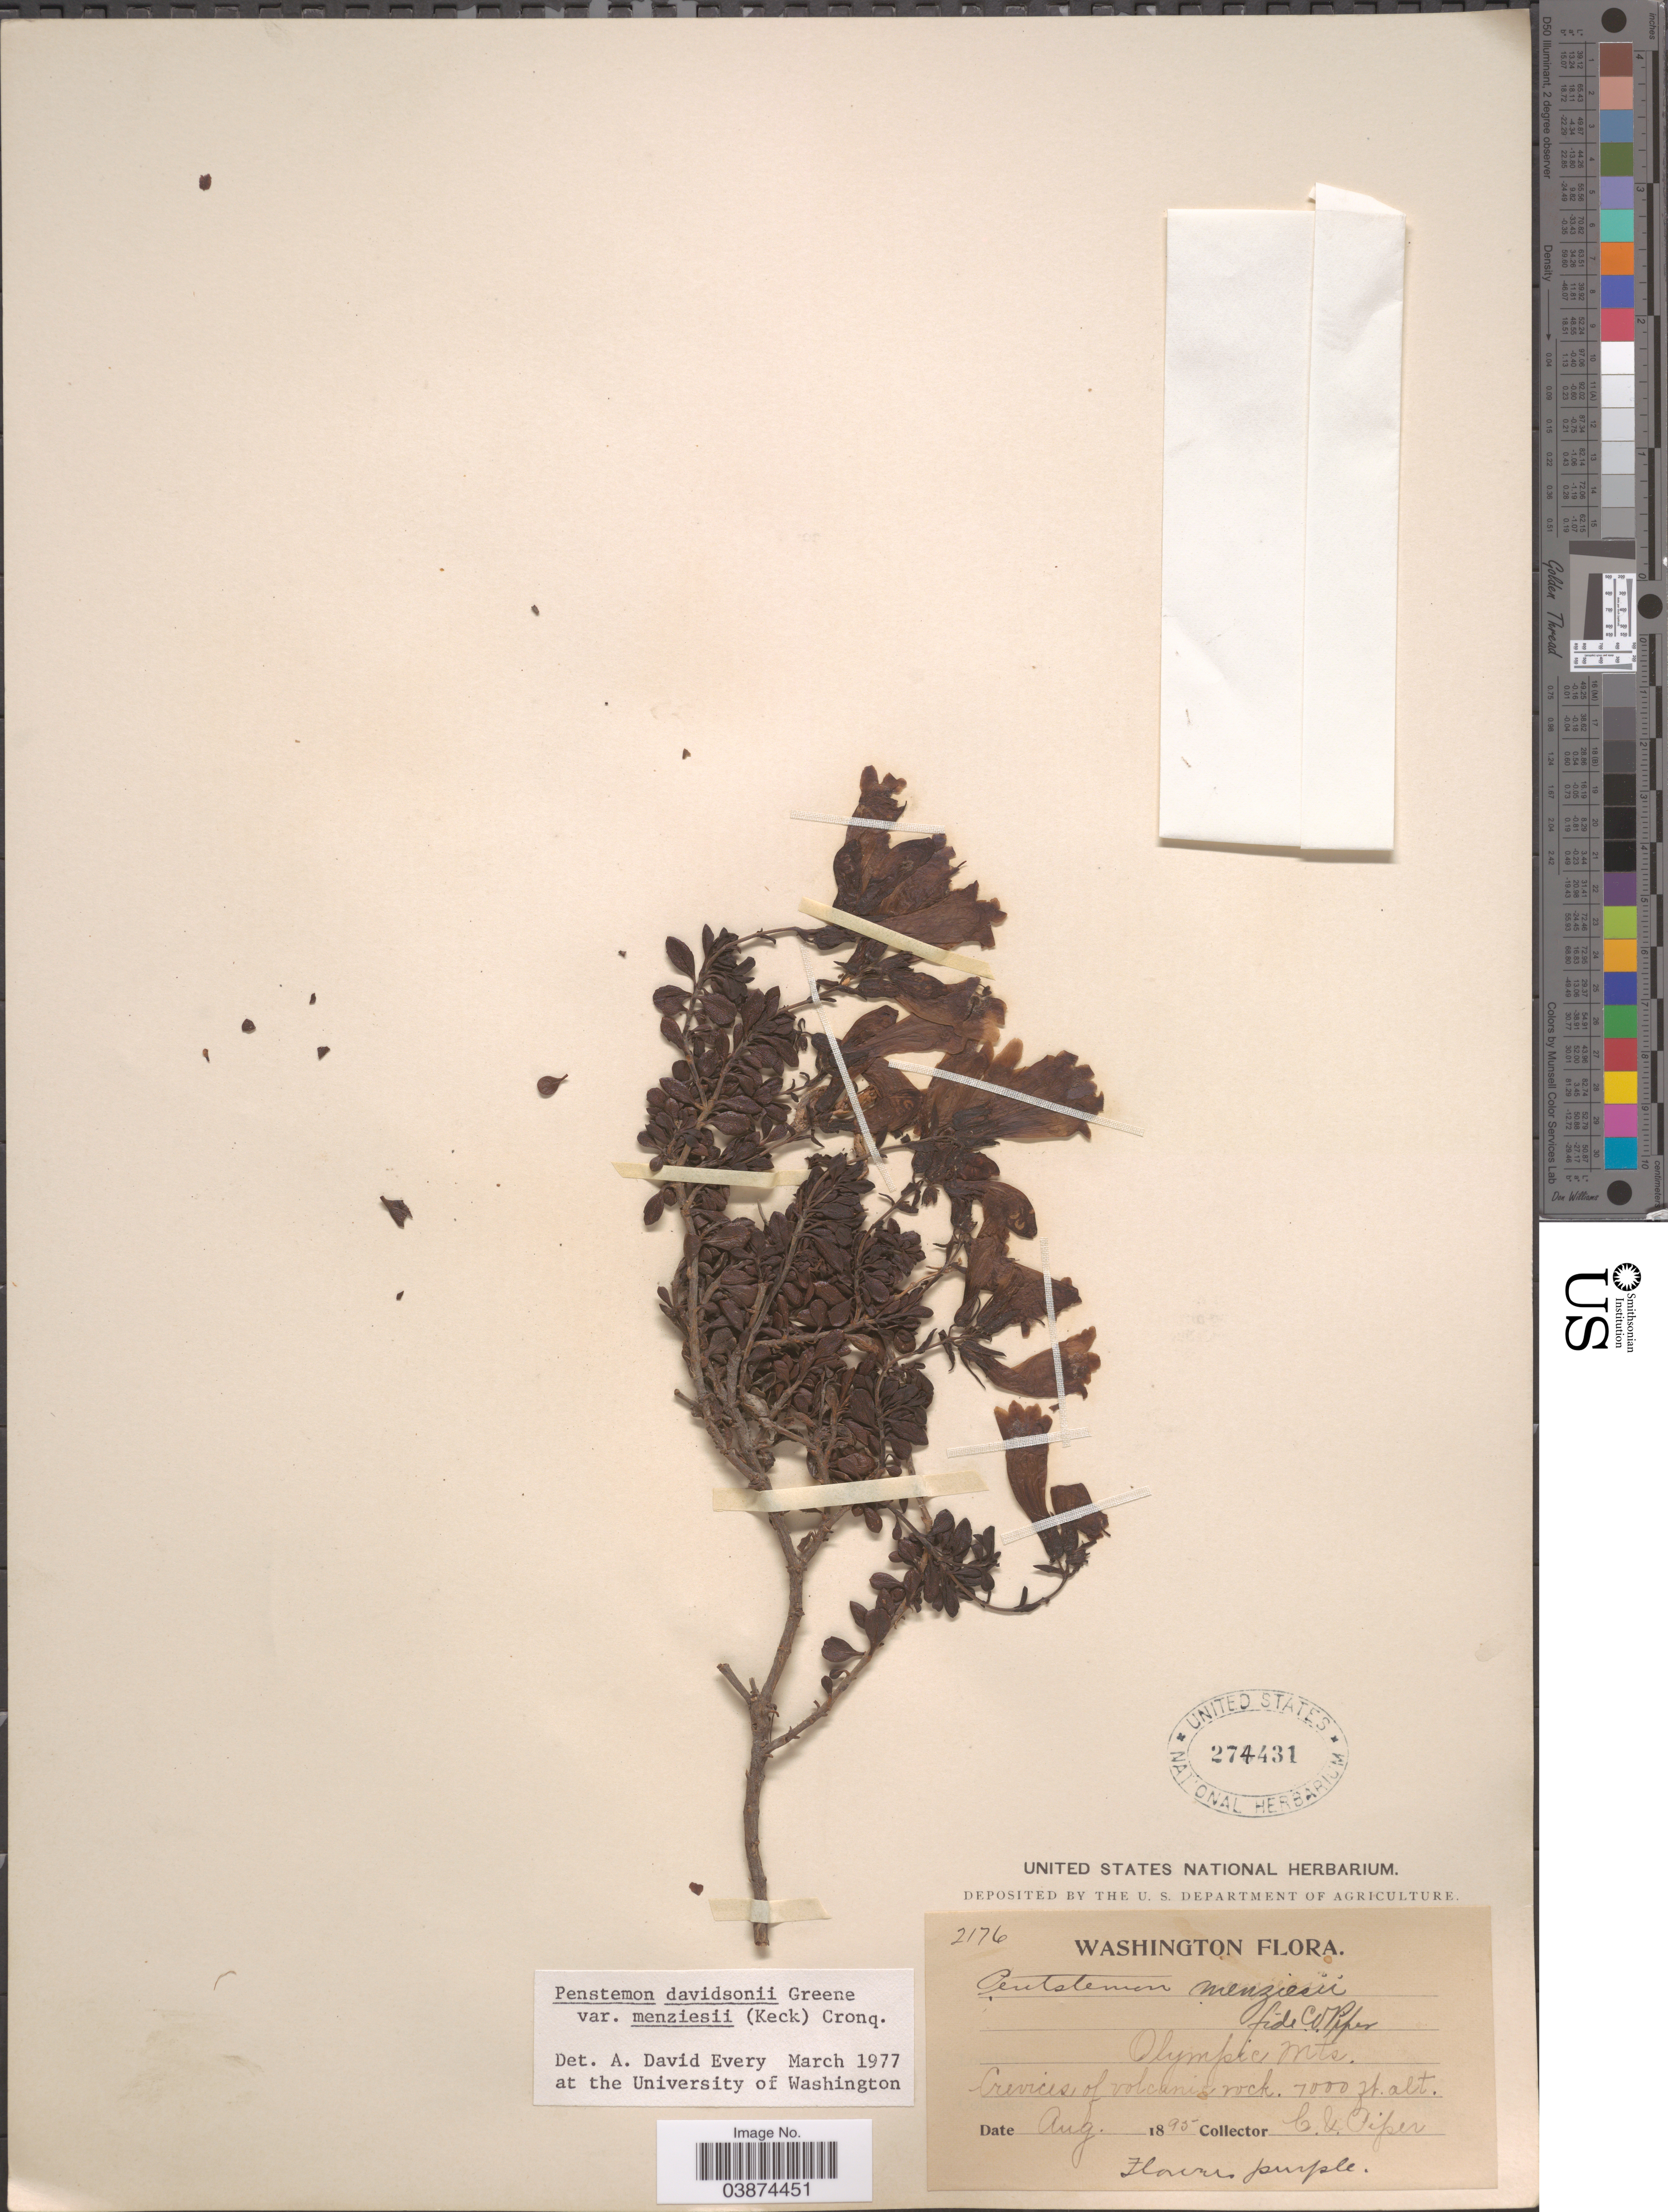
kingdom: Plantae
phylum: Tracheophyta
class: Magnoliopsida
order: Lamiales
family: Plantaginaceae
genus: Penstemon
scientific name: Penstemon davidsonii var. menziesii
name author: (D.D. Keck) Cronquist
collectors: C. V. Piper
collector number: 2176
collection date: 1895-08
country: United States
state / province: Washington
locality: Olympic Mts.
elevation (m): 2134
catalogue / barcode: US 274431